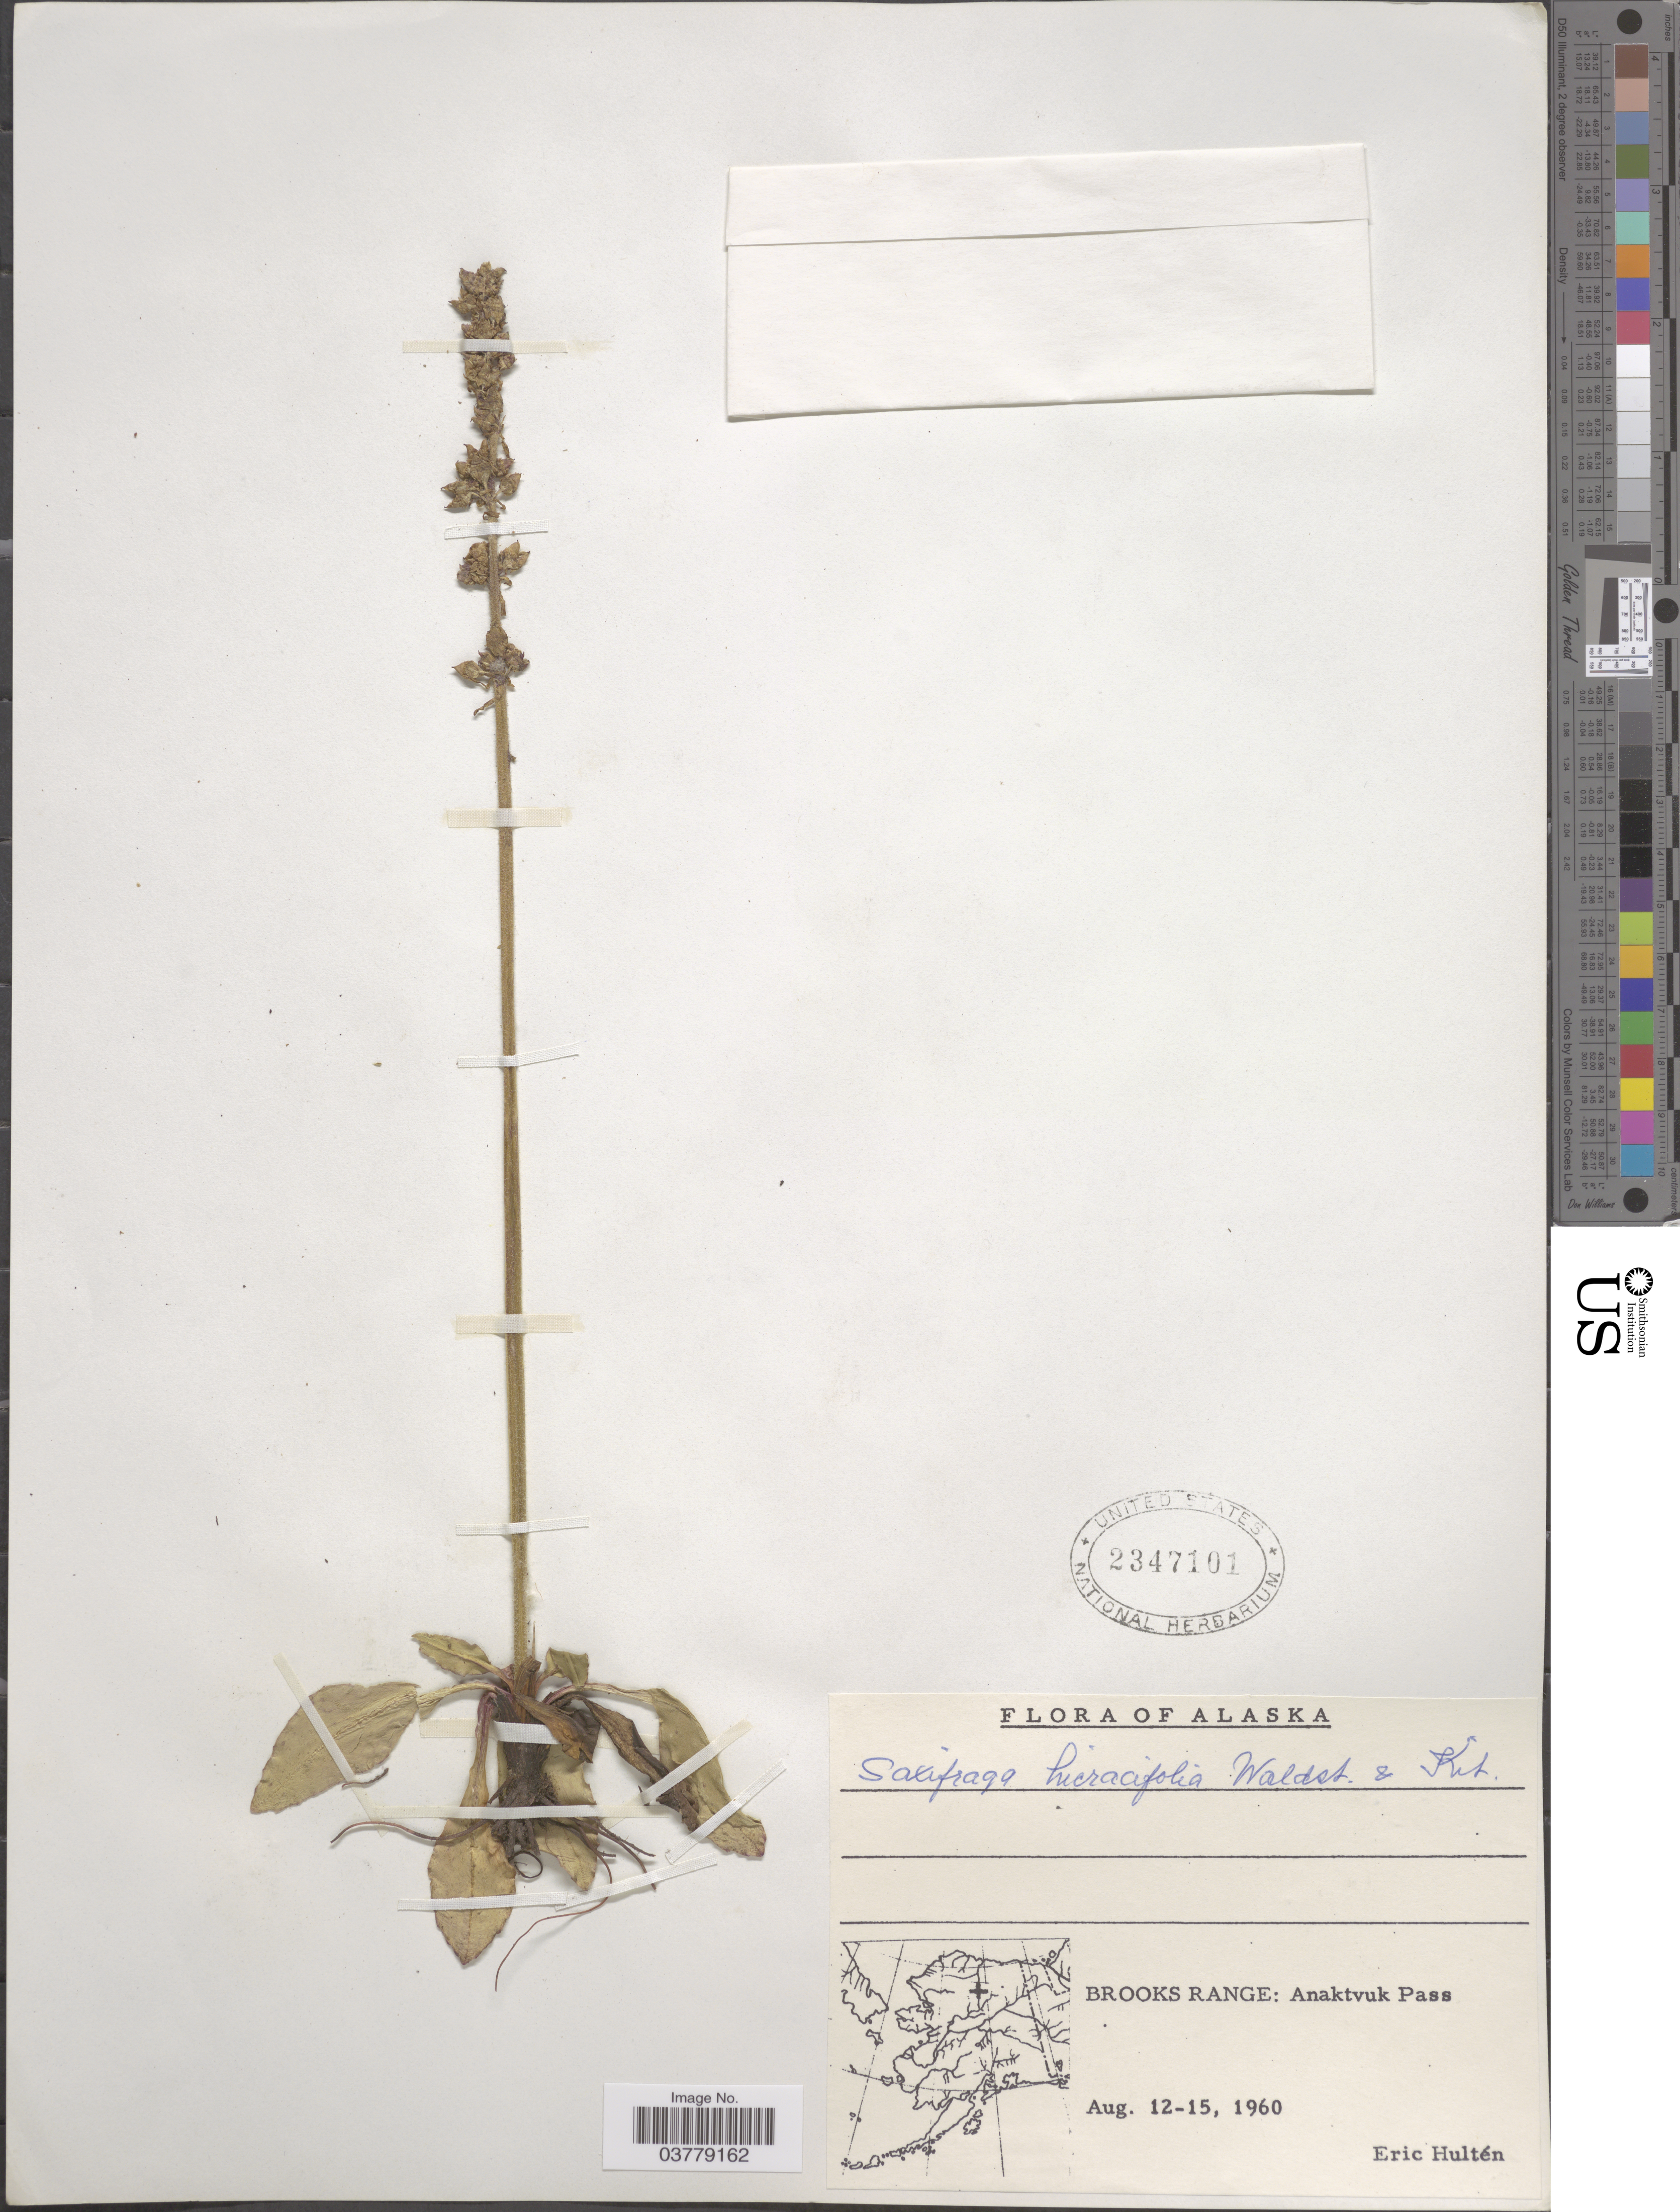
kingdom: Plantae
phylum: Tracheophyta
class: Magnoliopsida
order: Saxifragales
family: Saxifragaceae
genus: Micranthes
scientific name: Micranthes hieraciifolia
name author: (Waldst. & Kit. ex Willd.) Haw.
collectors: E. G. Hultén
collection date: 1960-08-12/1960-08-15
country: United States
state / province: Alaska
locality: Brooks Range: Anaktvuk Pass.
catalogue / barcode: US 2347101